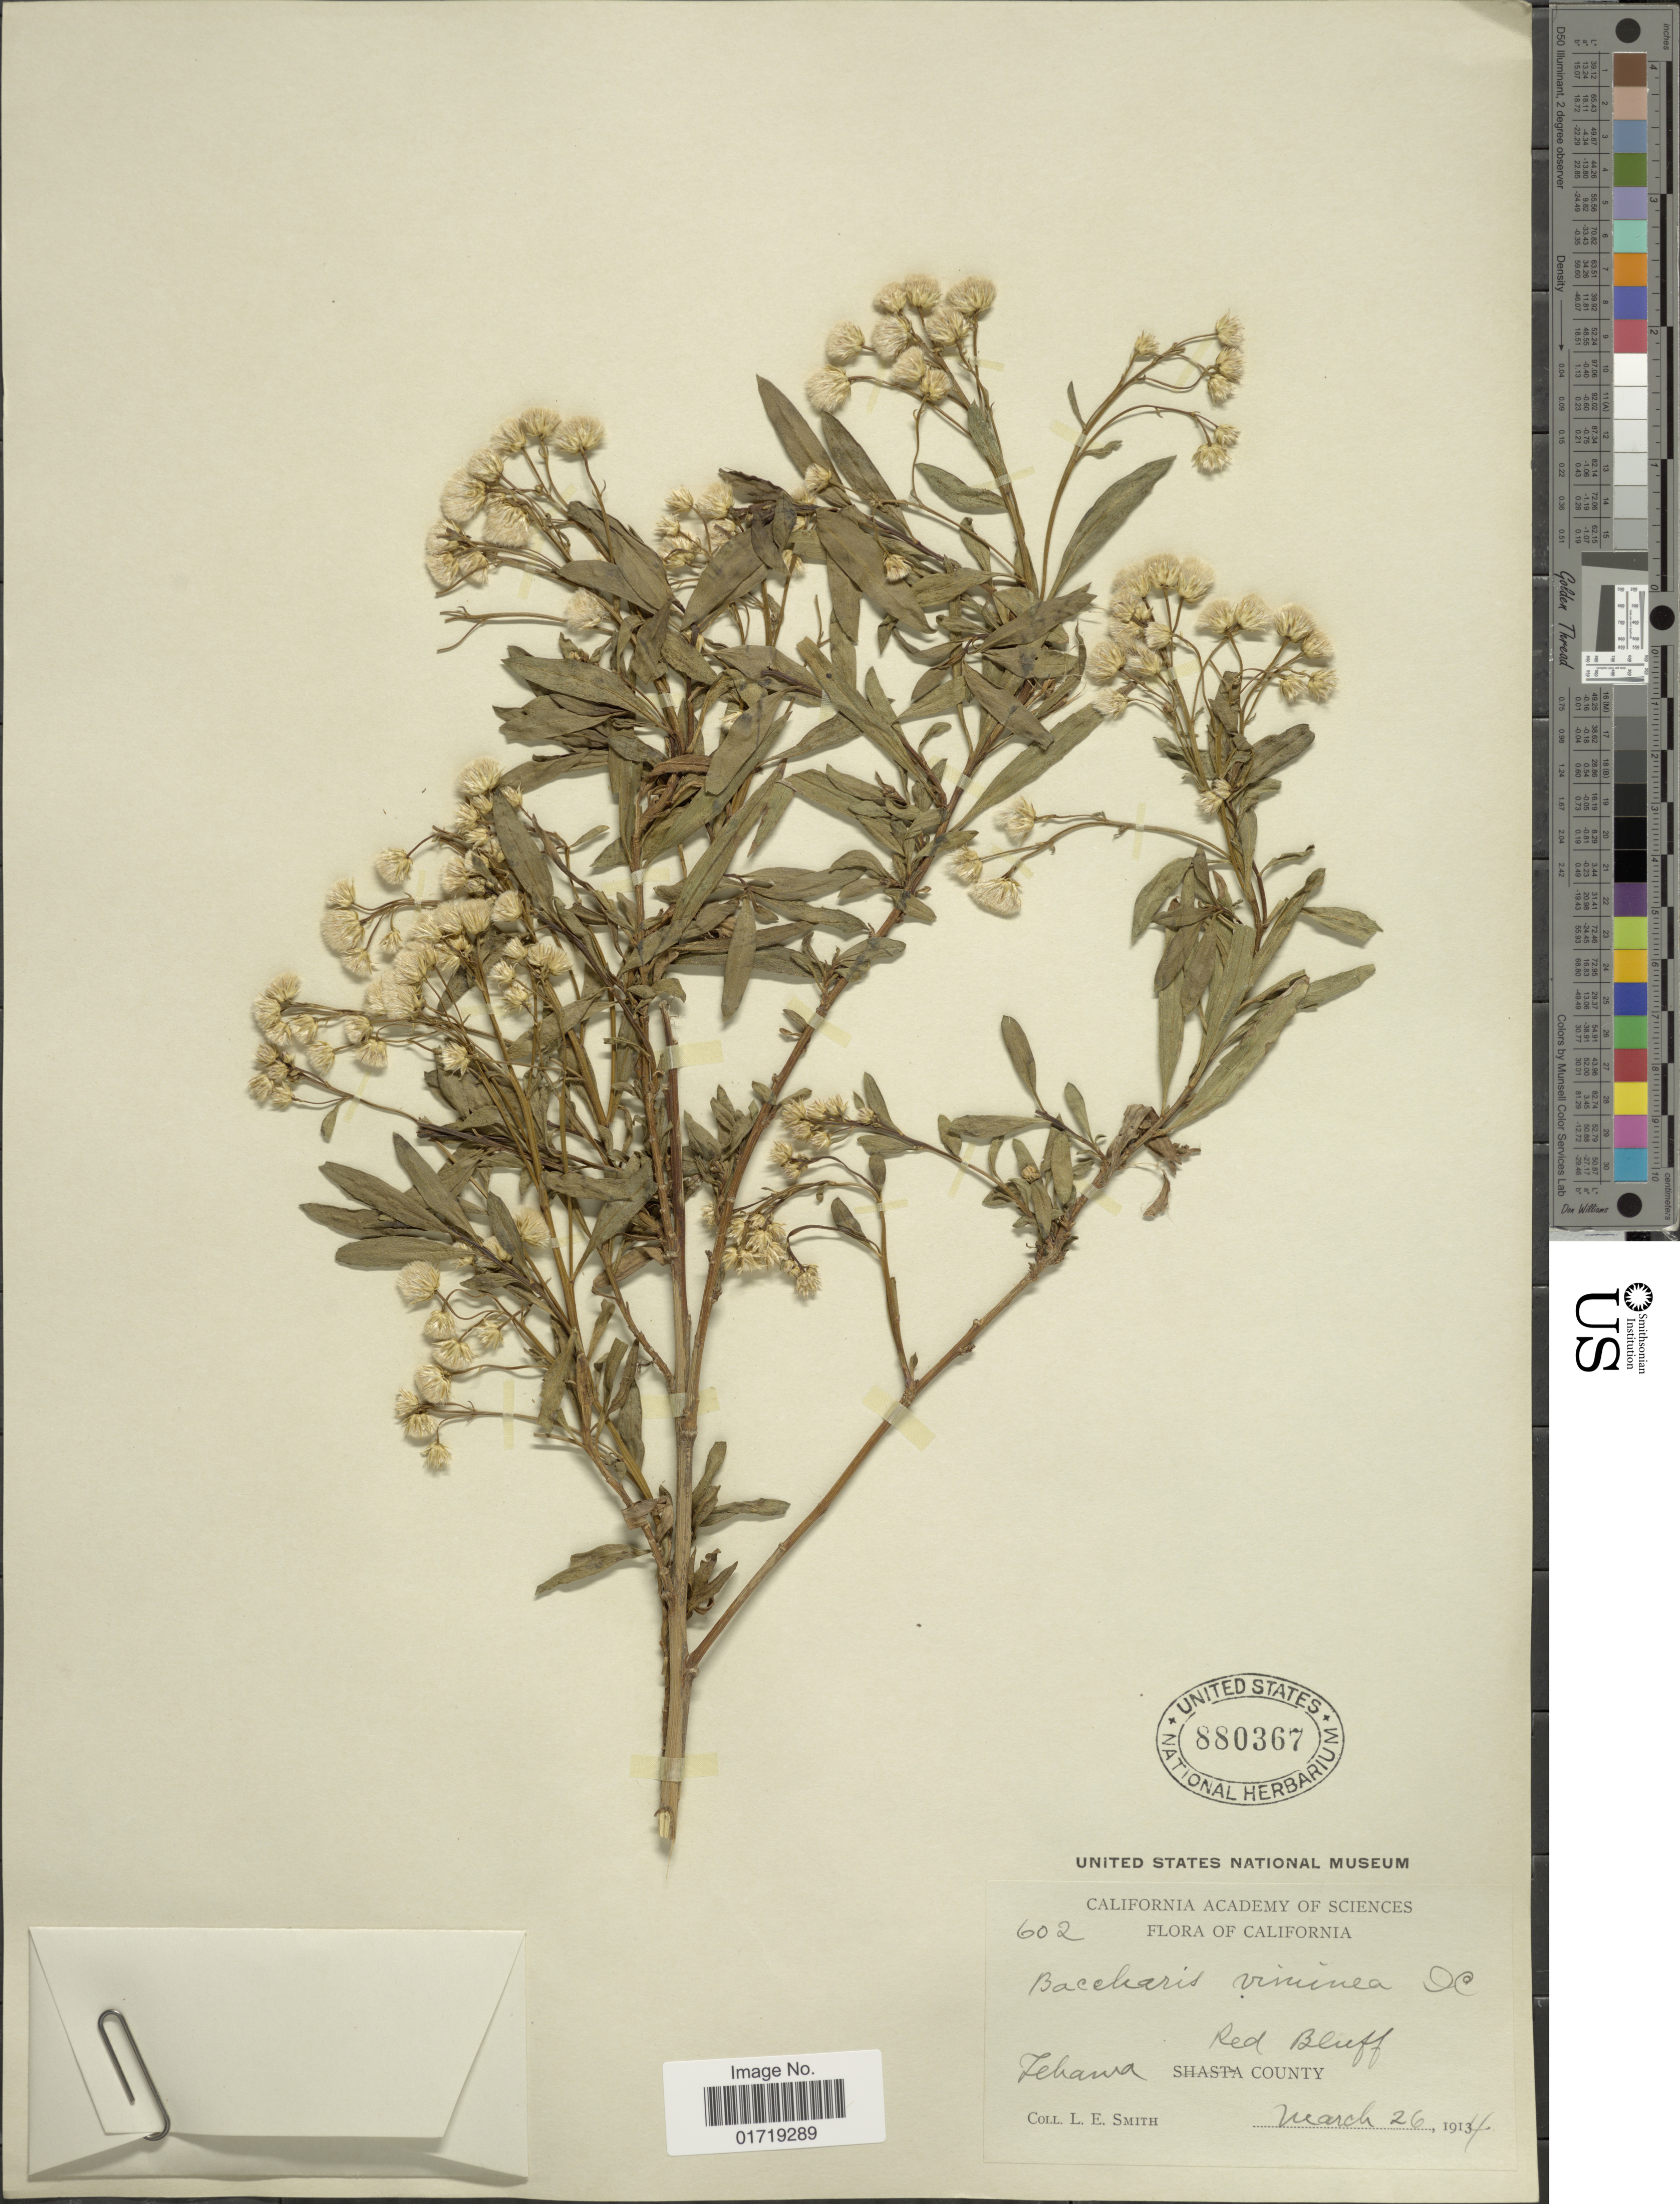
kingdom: Plantae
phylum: Tracheophyta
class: Magnoliopsida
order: Asterales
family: Asteraceae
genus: Baccharis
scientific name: Baccharis viminea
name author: DC.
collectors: L. E. Smith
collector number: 602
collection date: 1914-03-26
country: United States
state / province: California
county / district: Tehama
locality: Red Bluff, Tehama County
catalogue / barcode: US 880367